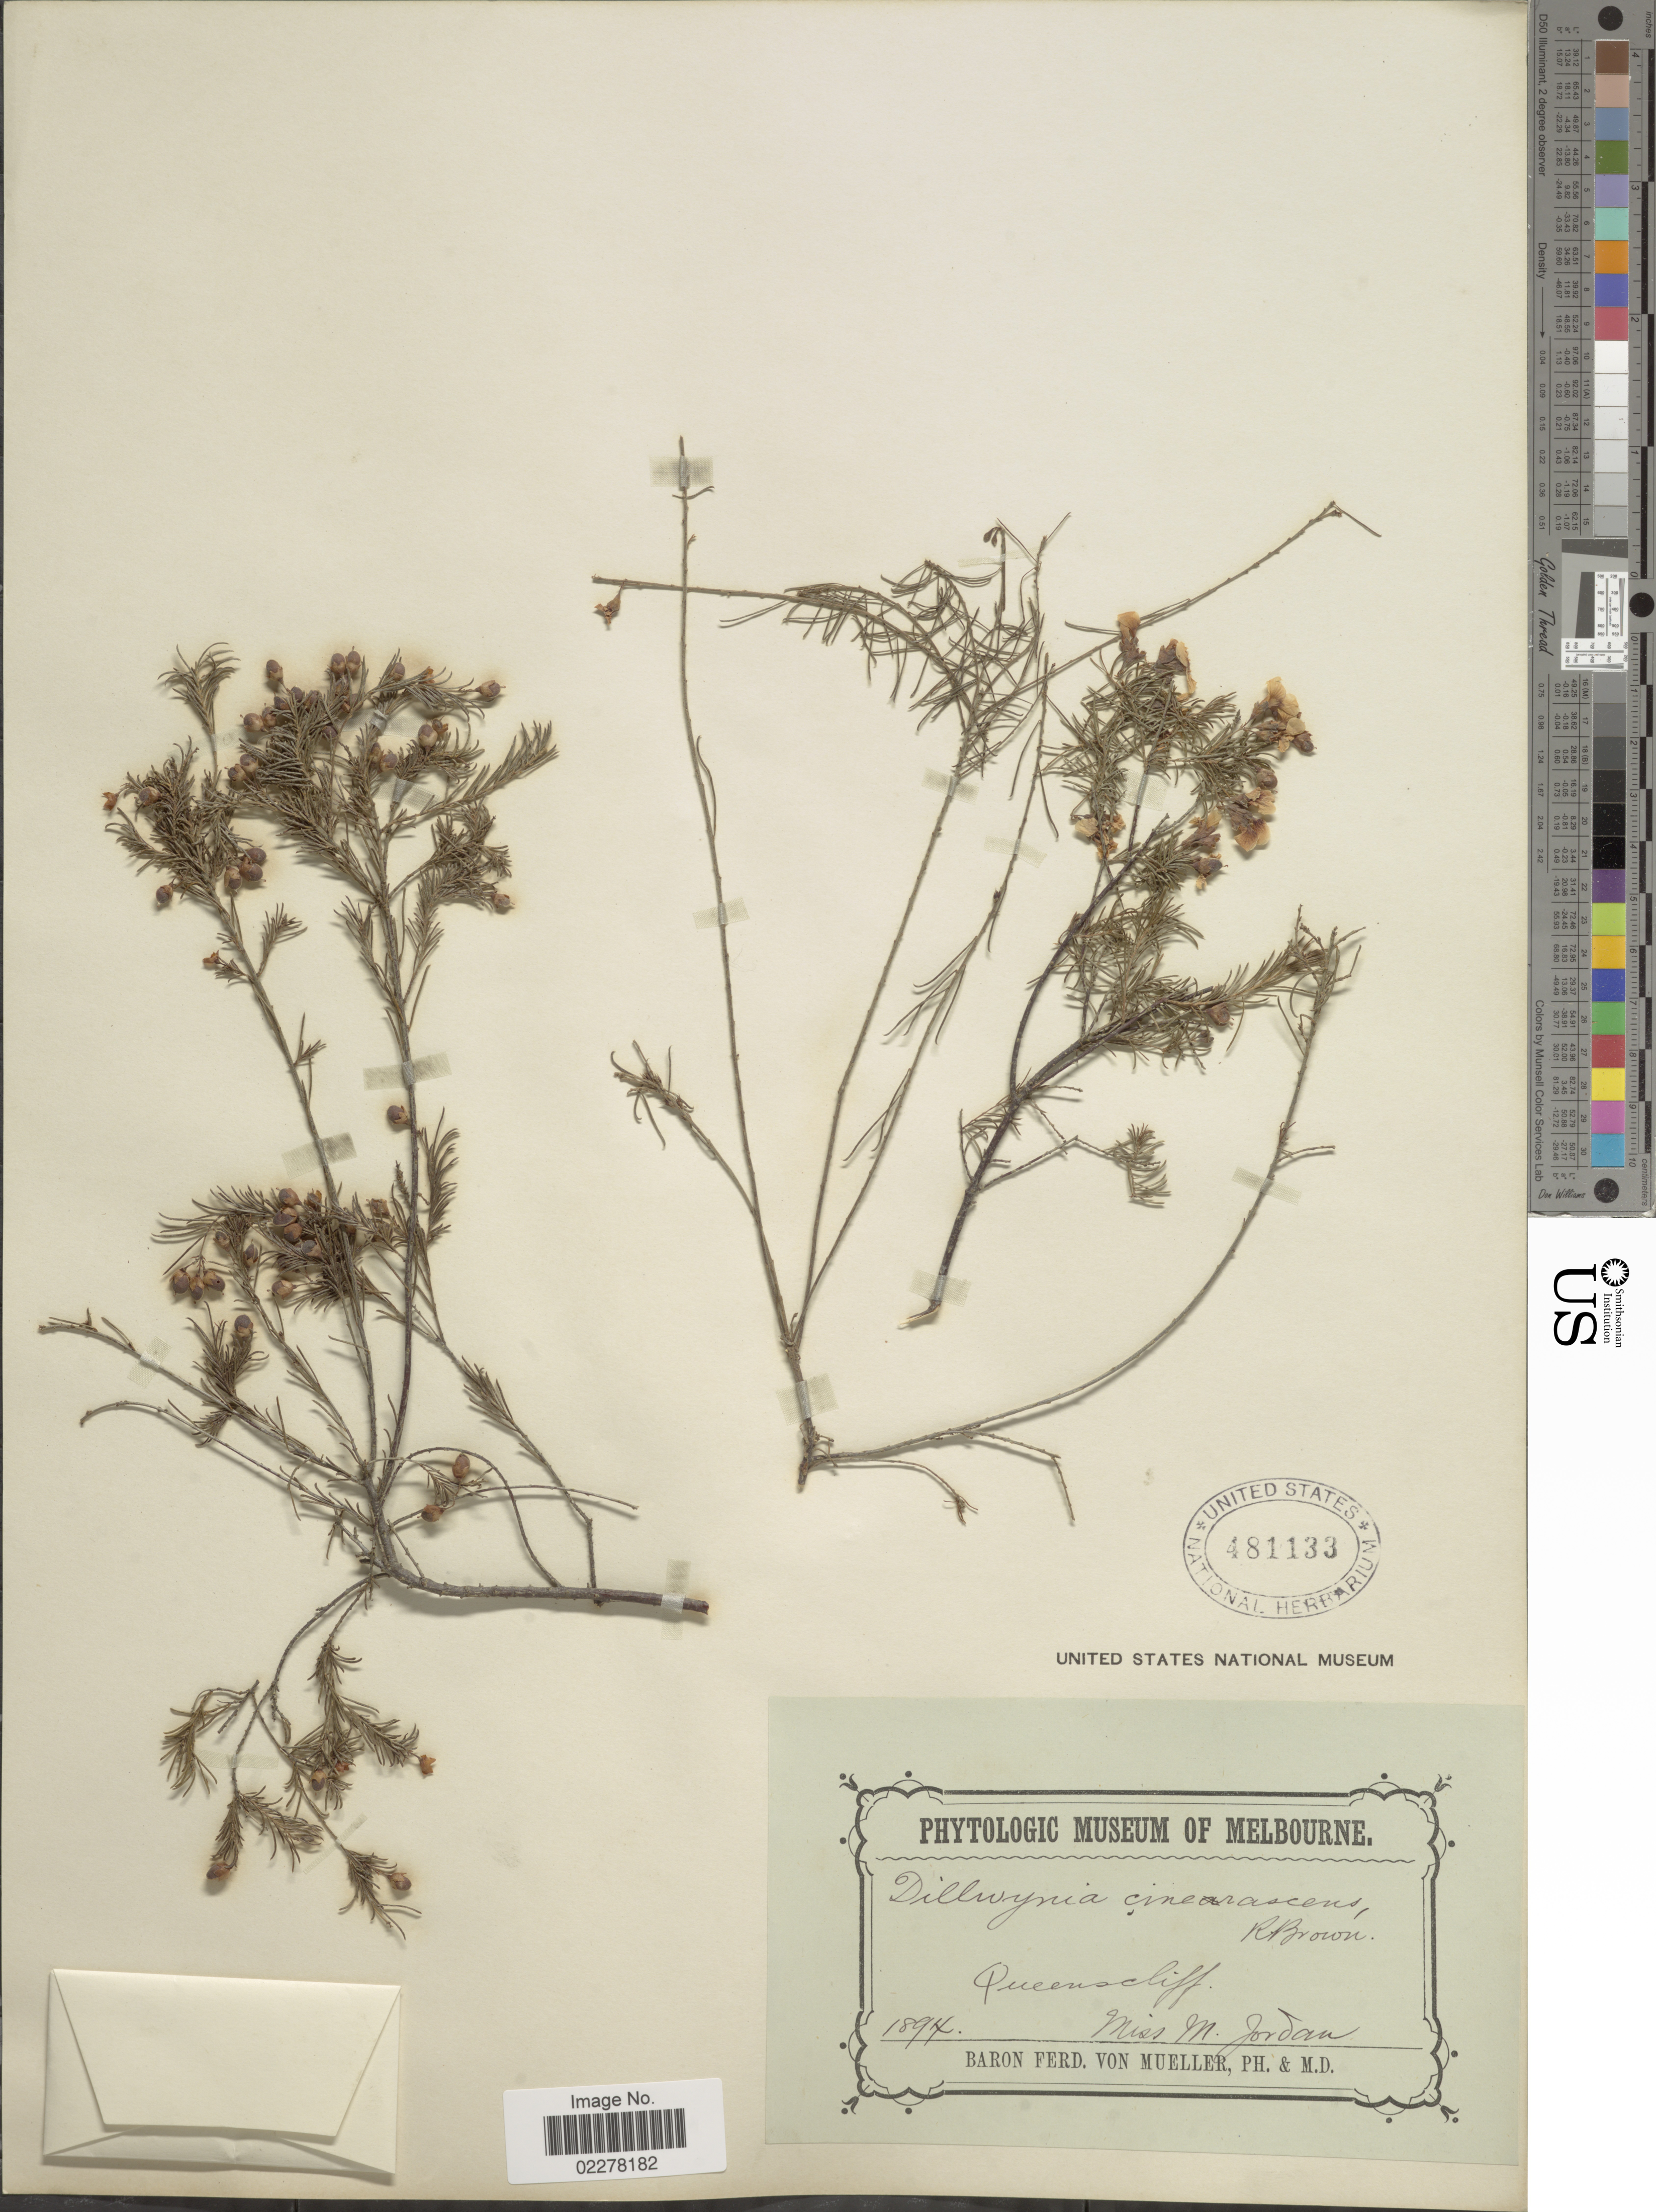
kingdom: Plantae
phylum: Tracheophyta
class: Magnoliopsida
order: Fabales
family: Fabaceae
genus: Dillwynia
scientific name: Dillwynia cinerascens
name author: R. Br.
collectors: M. Jordan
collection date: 1894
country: Australia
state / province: Victoria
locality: Queenscliff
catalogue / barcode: US 481133